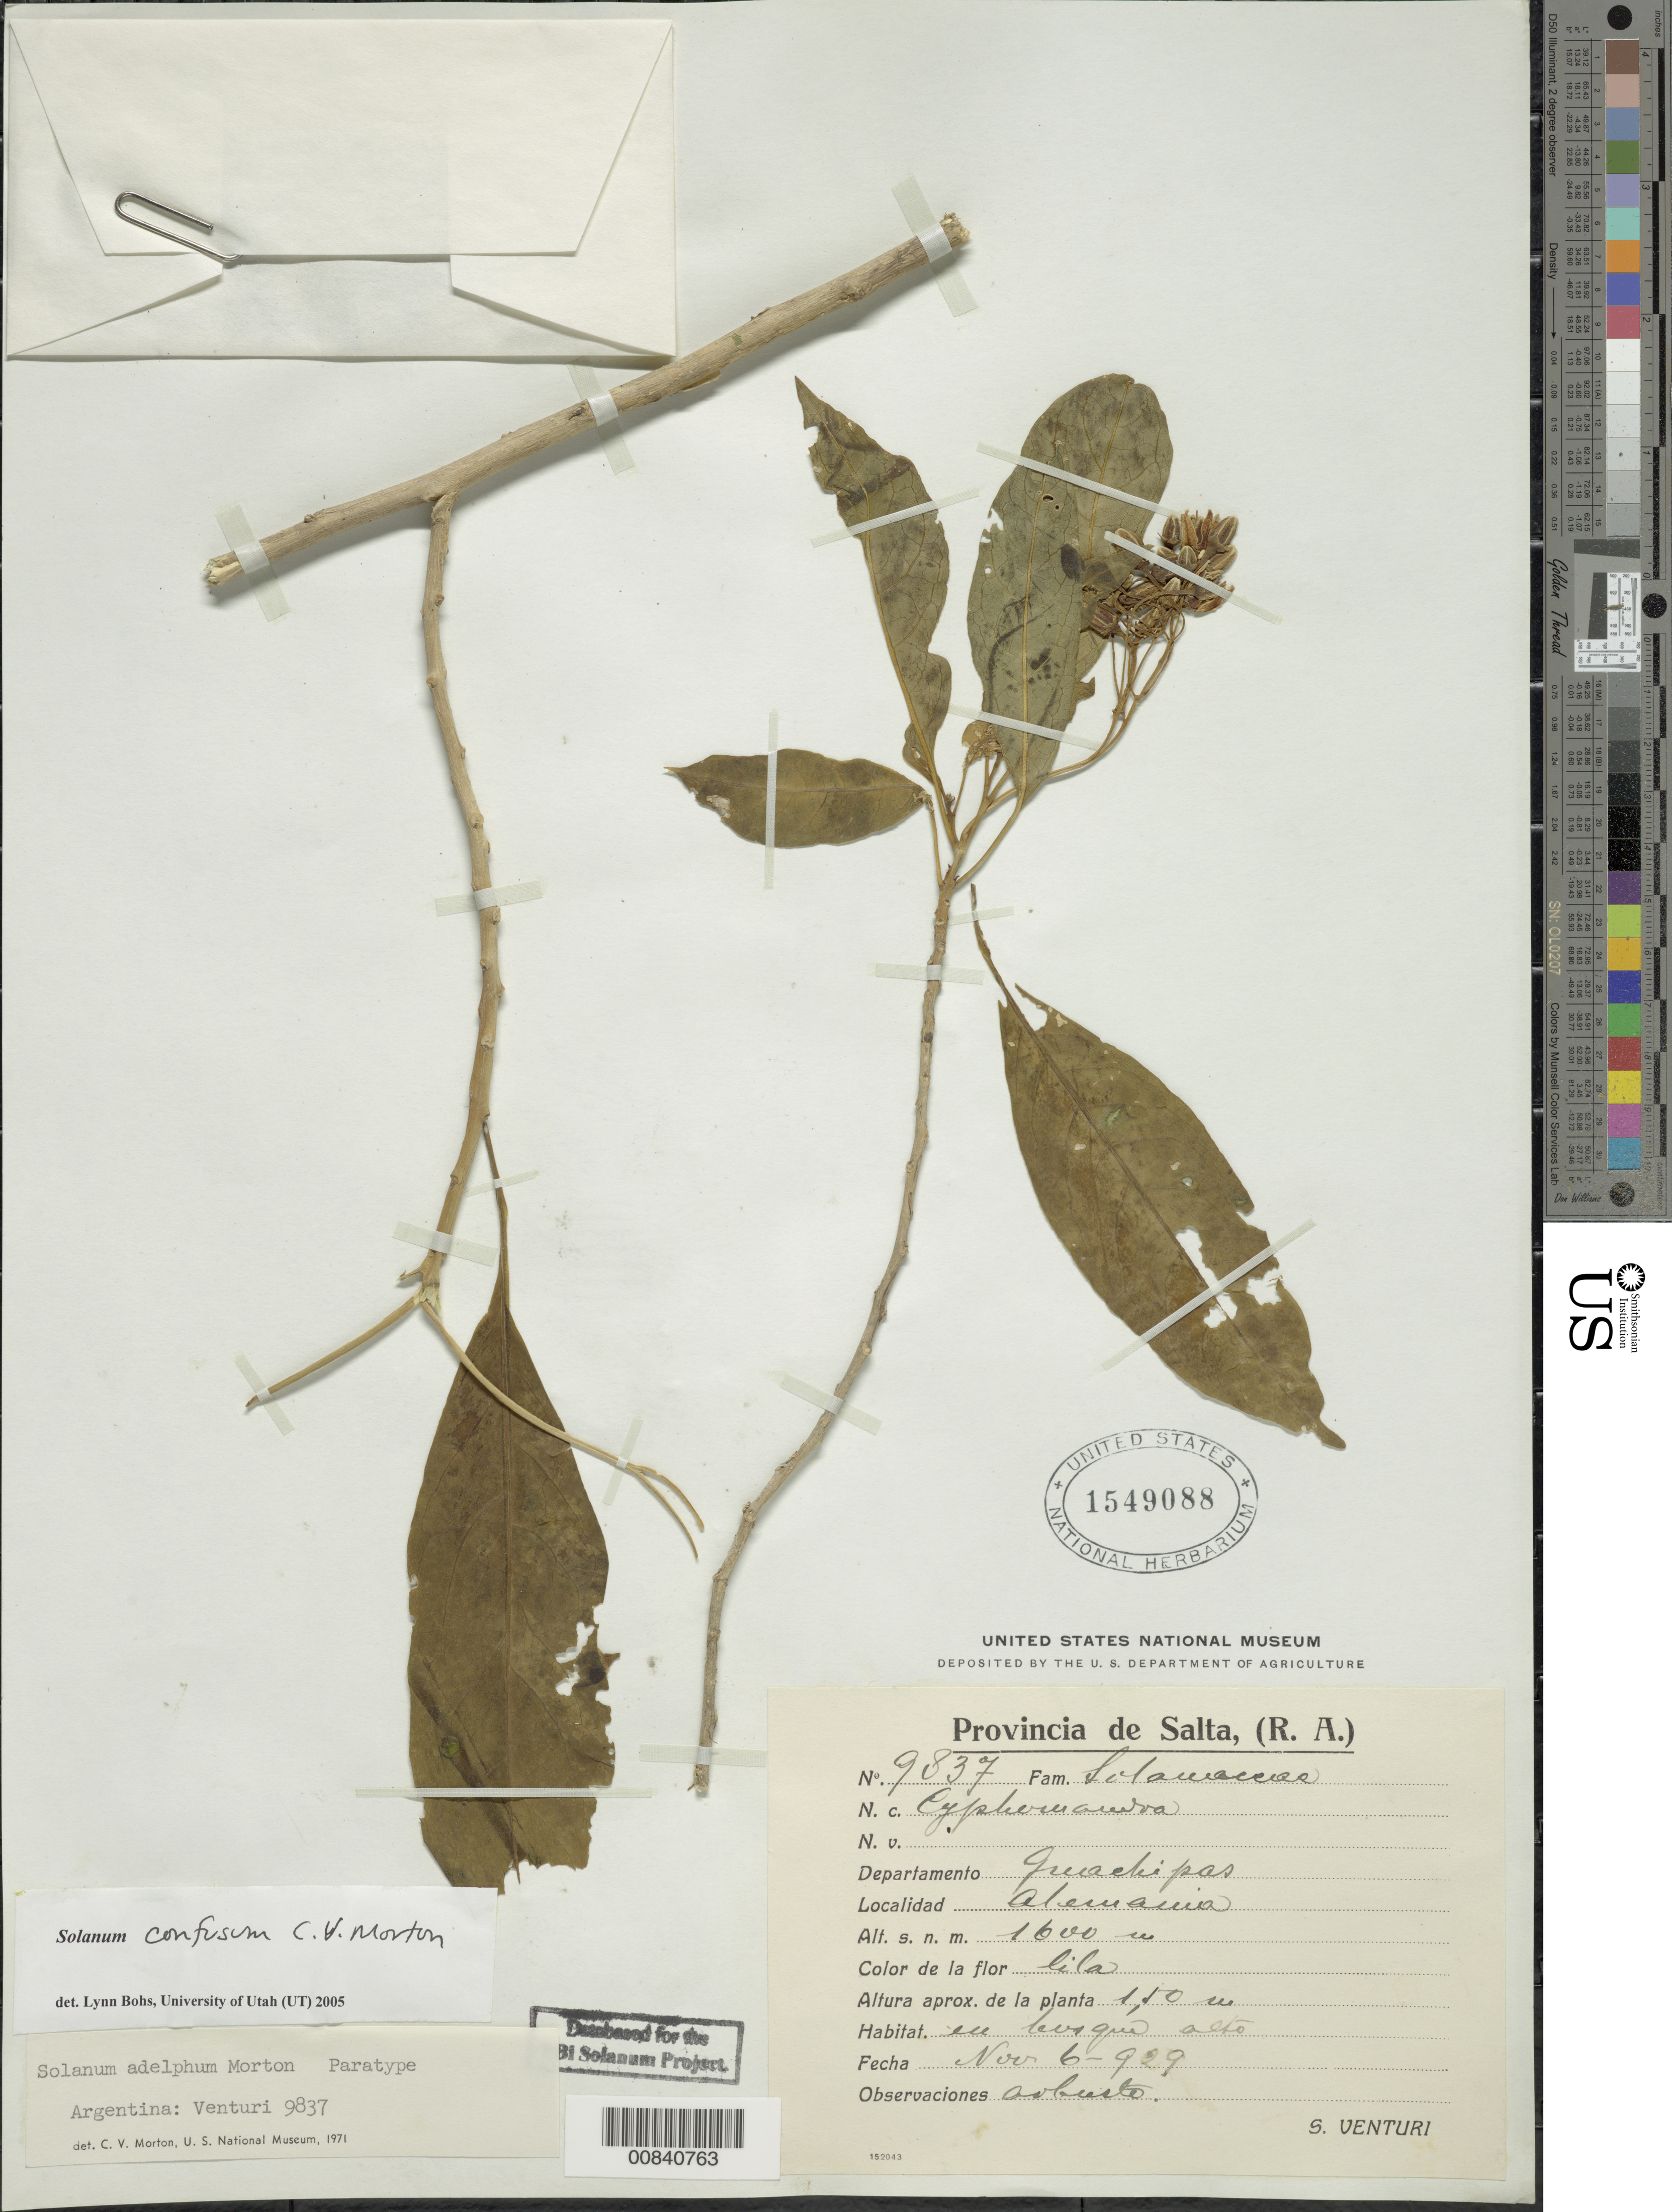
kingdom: Plantae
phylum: Tracheophyta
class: Magnoliopsida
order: Solanales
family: Solanaceae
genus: Solanum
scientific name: Solanum confusum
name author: C.V. Morton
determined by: Bohs, L. A.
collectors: S. Venturi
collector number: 9837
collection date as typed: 6 Nov 1929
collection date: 1929-11-06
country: Argentina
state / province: Salta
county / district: Guachipas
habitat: plh: en bosque alto;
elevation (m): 1600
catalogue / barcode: US 1549088